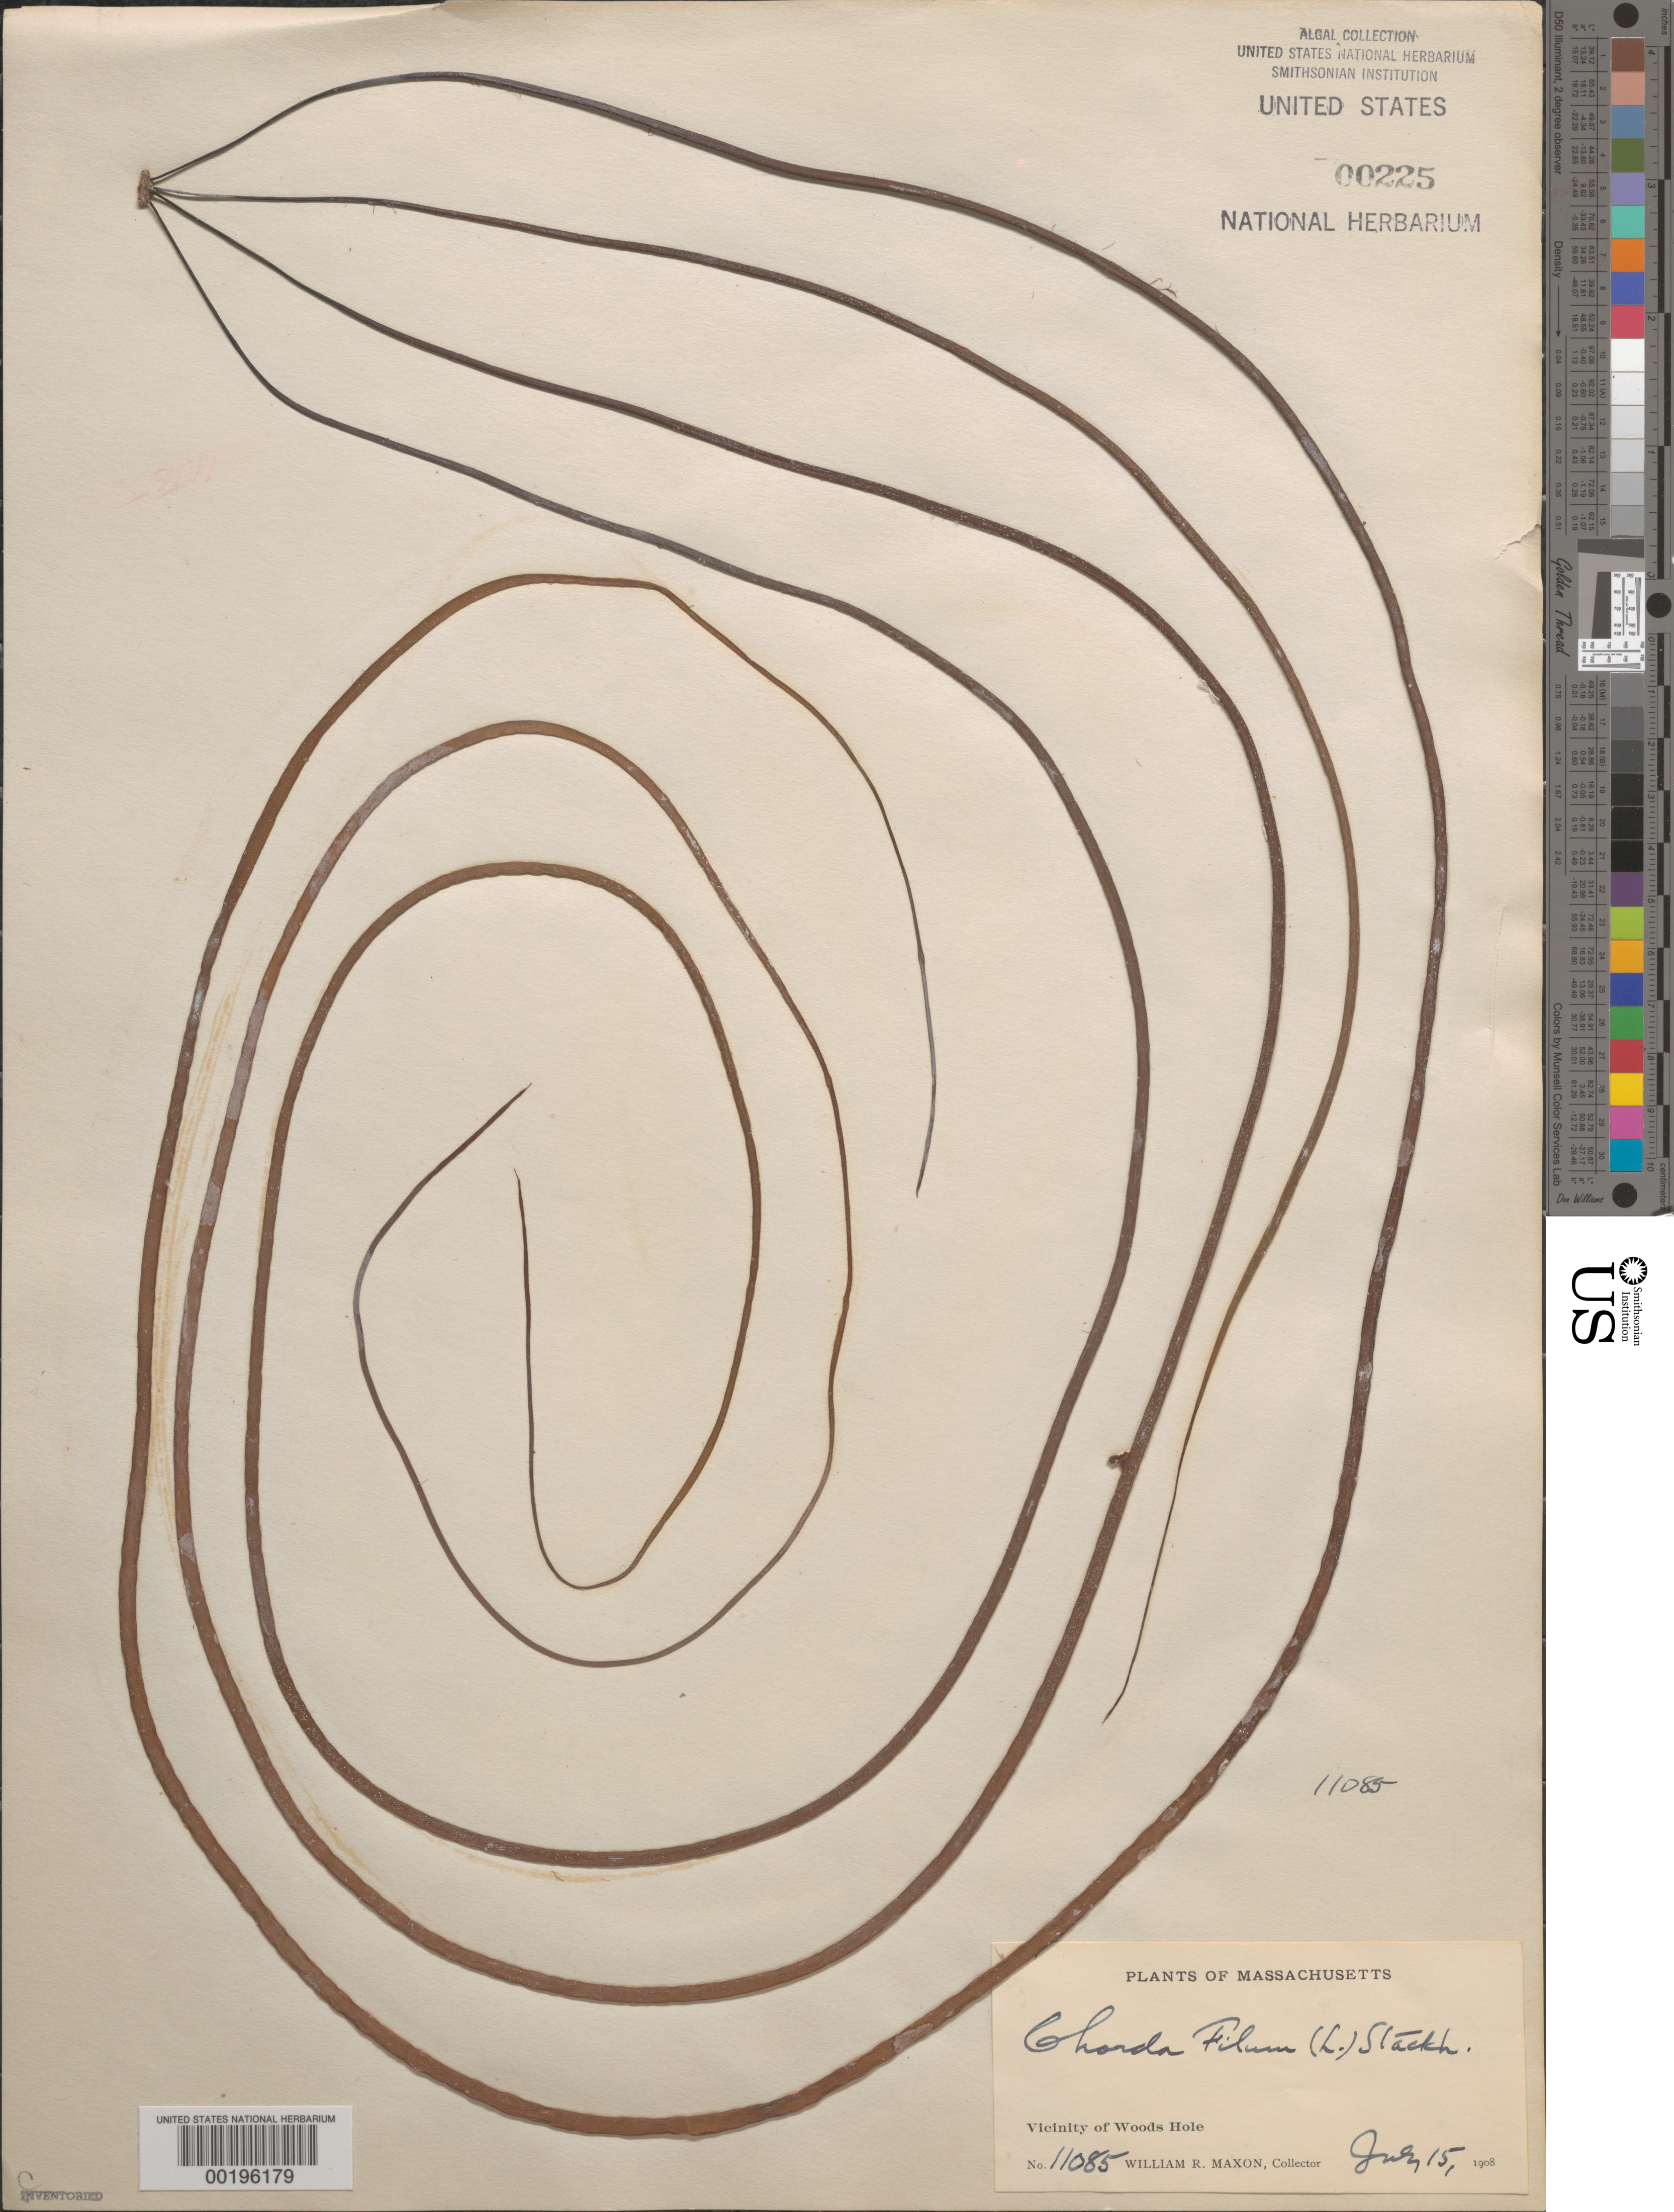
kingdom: Chromista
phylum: Ochrophyta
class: Phaeophyceae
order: Laminariales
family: Chordaceae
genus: Chorda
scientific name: Chorda filum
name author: (L.) Stackh.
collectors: W. R. Maxon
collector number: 11085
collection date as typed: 15 Jul 1908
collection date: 1908-07-15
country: United States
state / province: Massachusetts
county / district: Barnstable County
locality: Woods Hole area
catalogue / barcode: US 225